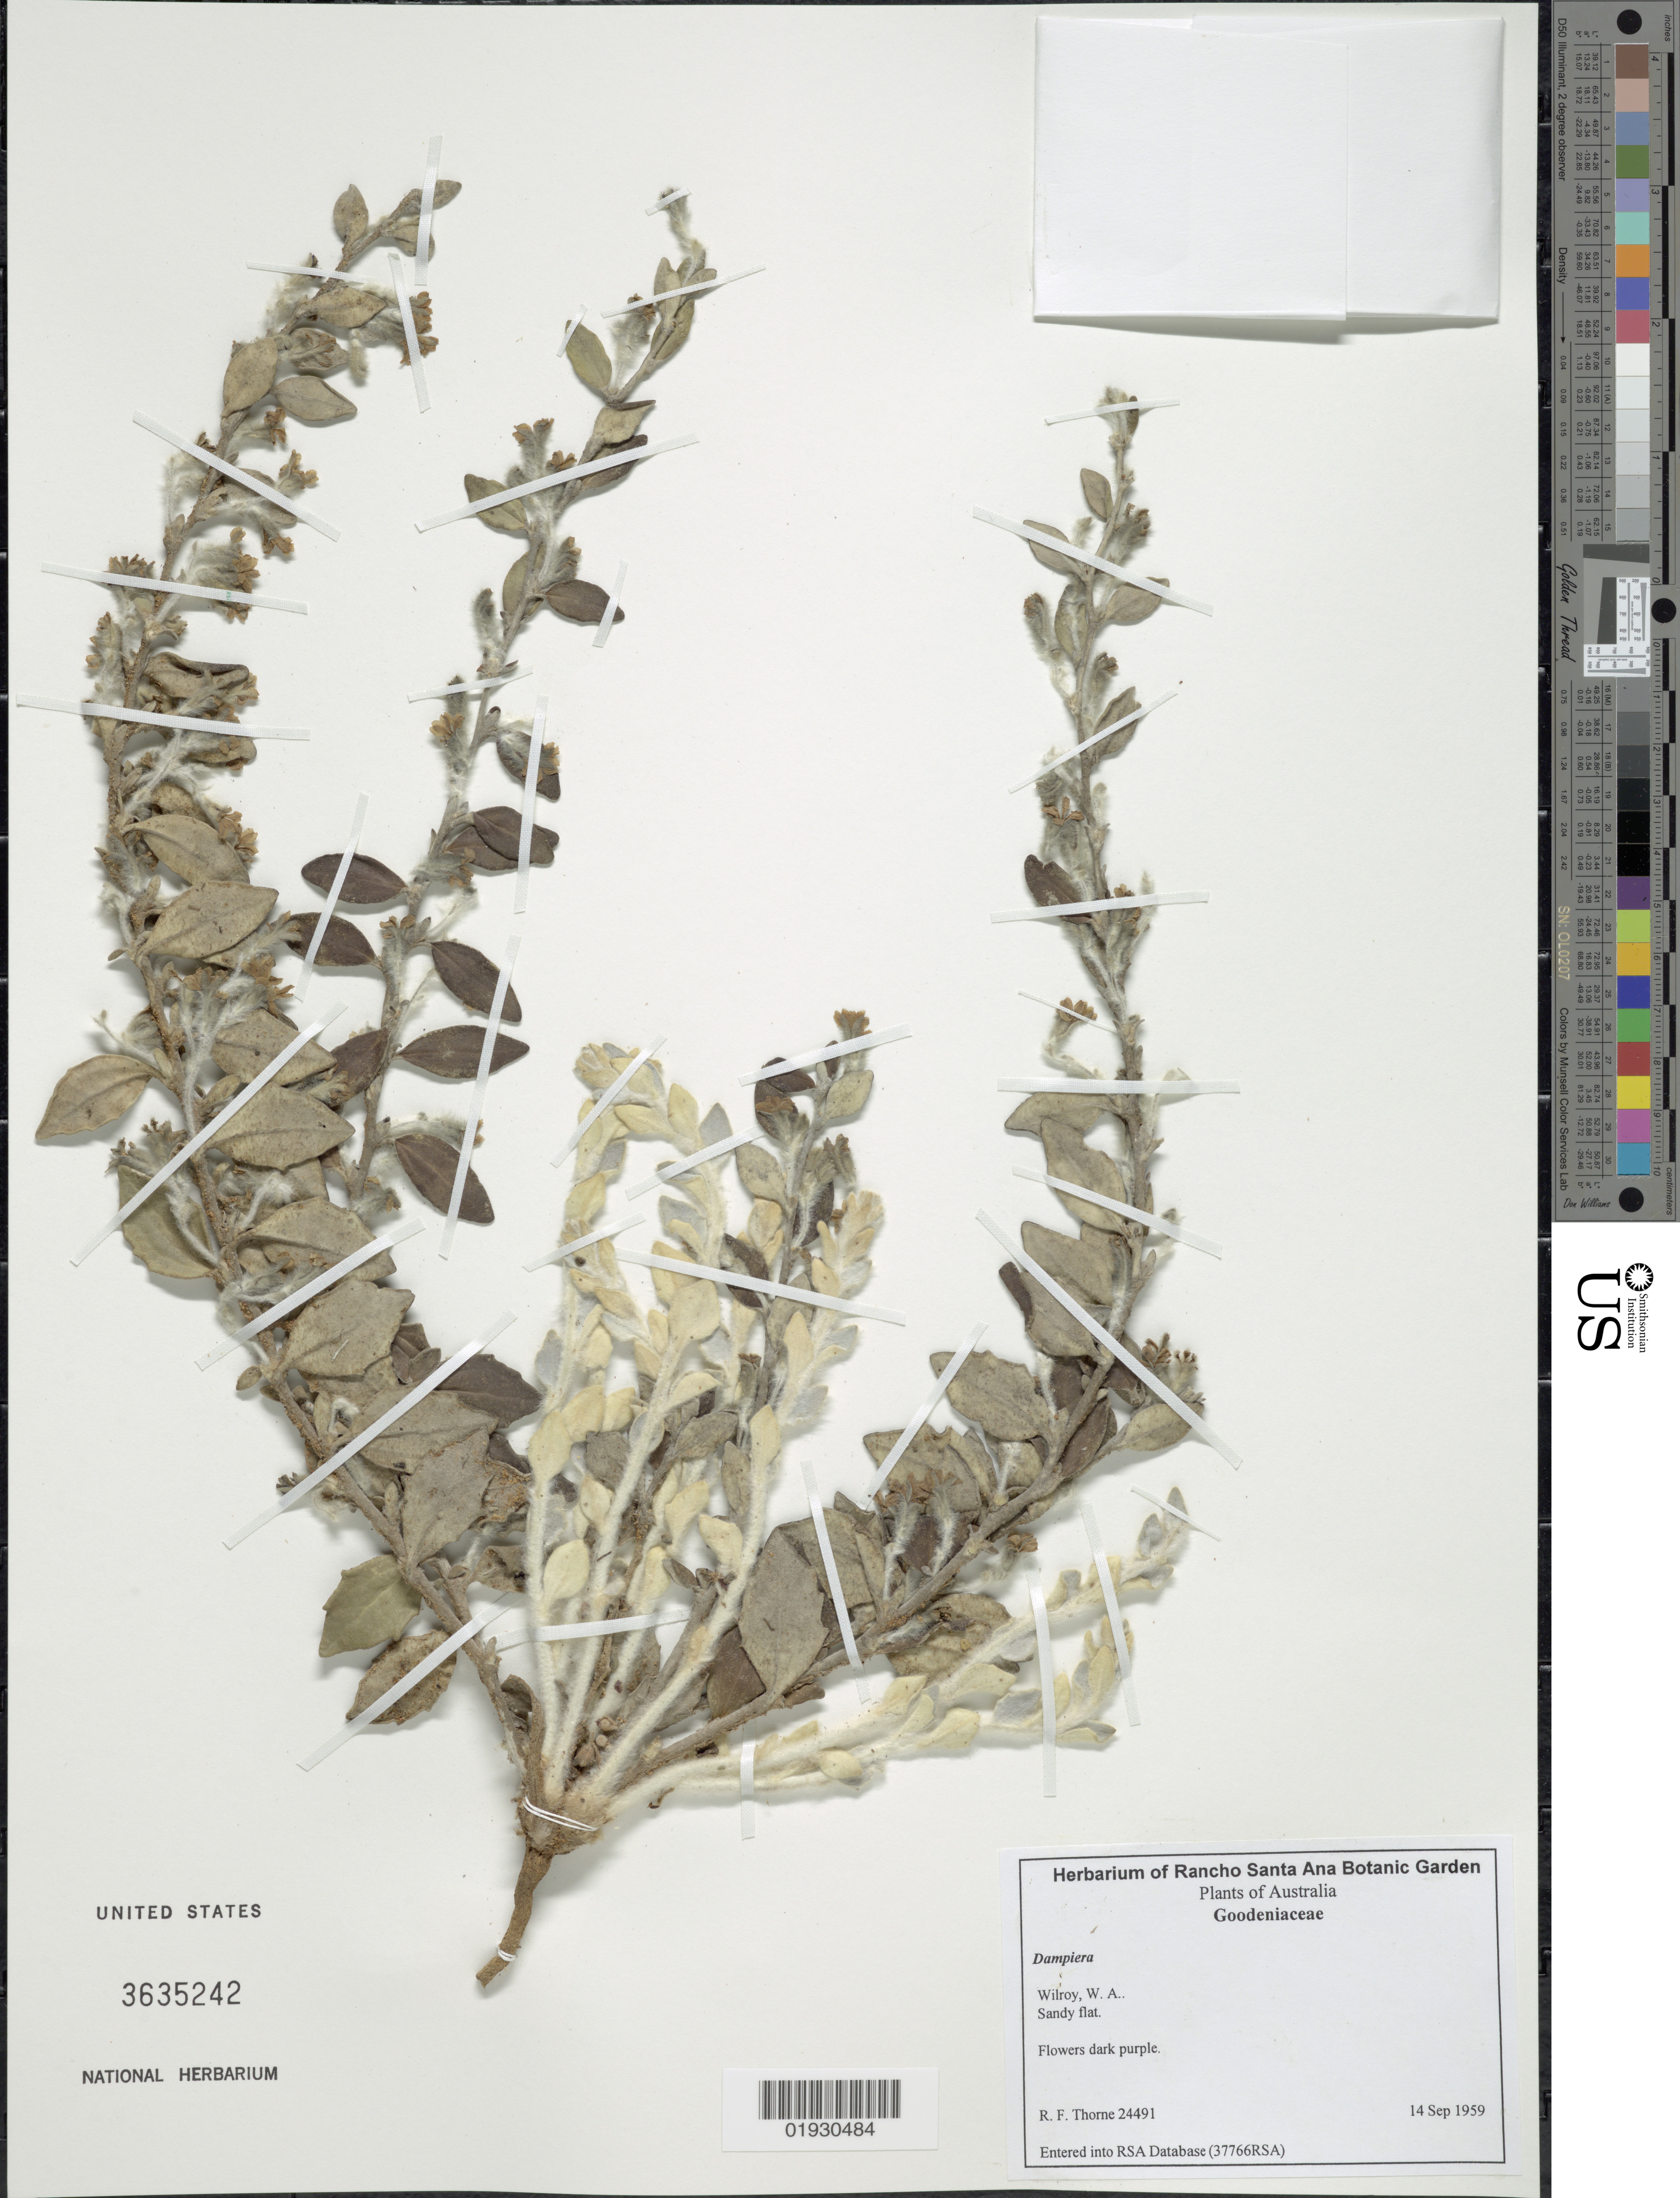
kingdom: Plantae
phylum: Tracheophyta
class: Magnoliopsida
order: Asterales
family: Goodeniaceae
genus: Dampiera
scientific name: Dampiera sp.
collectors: R. F. Thorne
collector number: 24491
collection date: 1959-09-14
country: Australia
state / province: Western Australia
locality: Wilroy, W.A.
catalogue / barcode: US 3635242